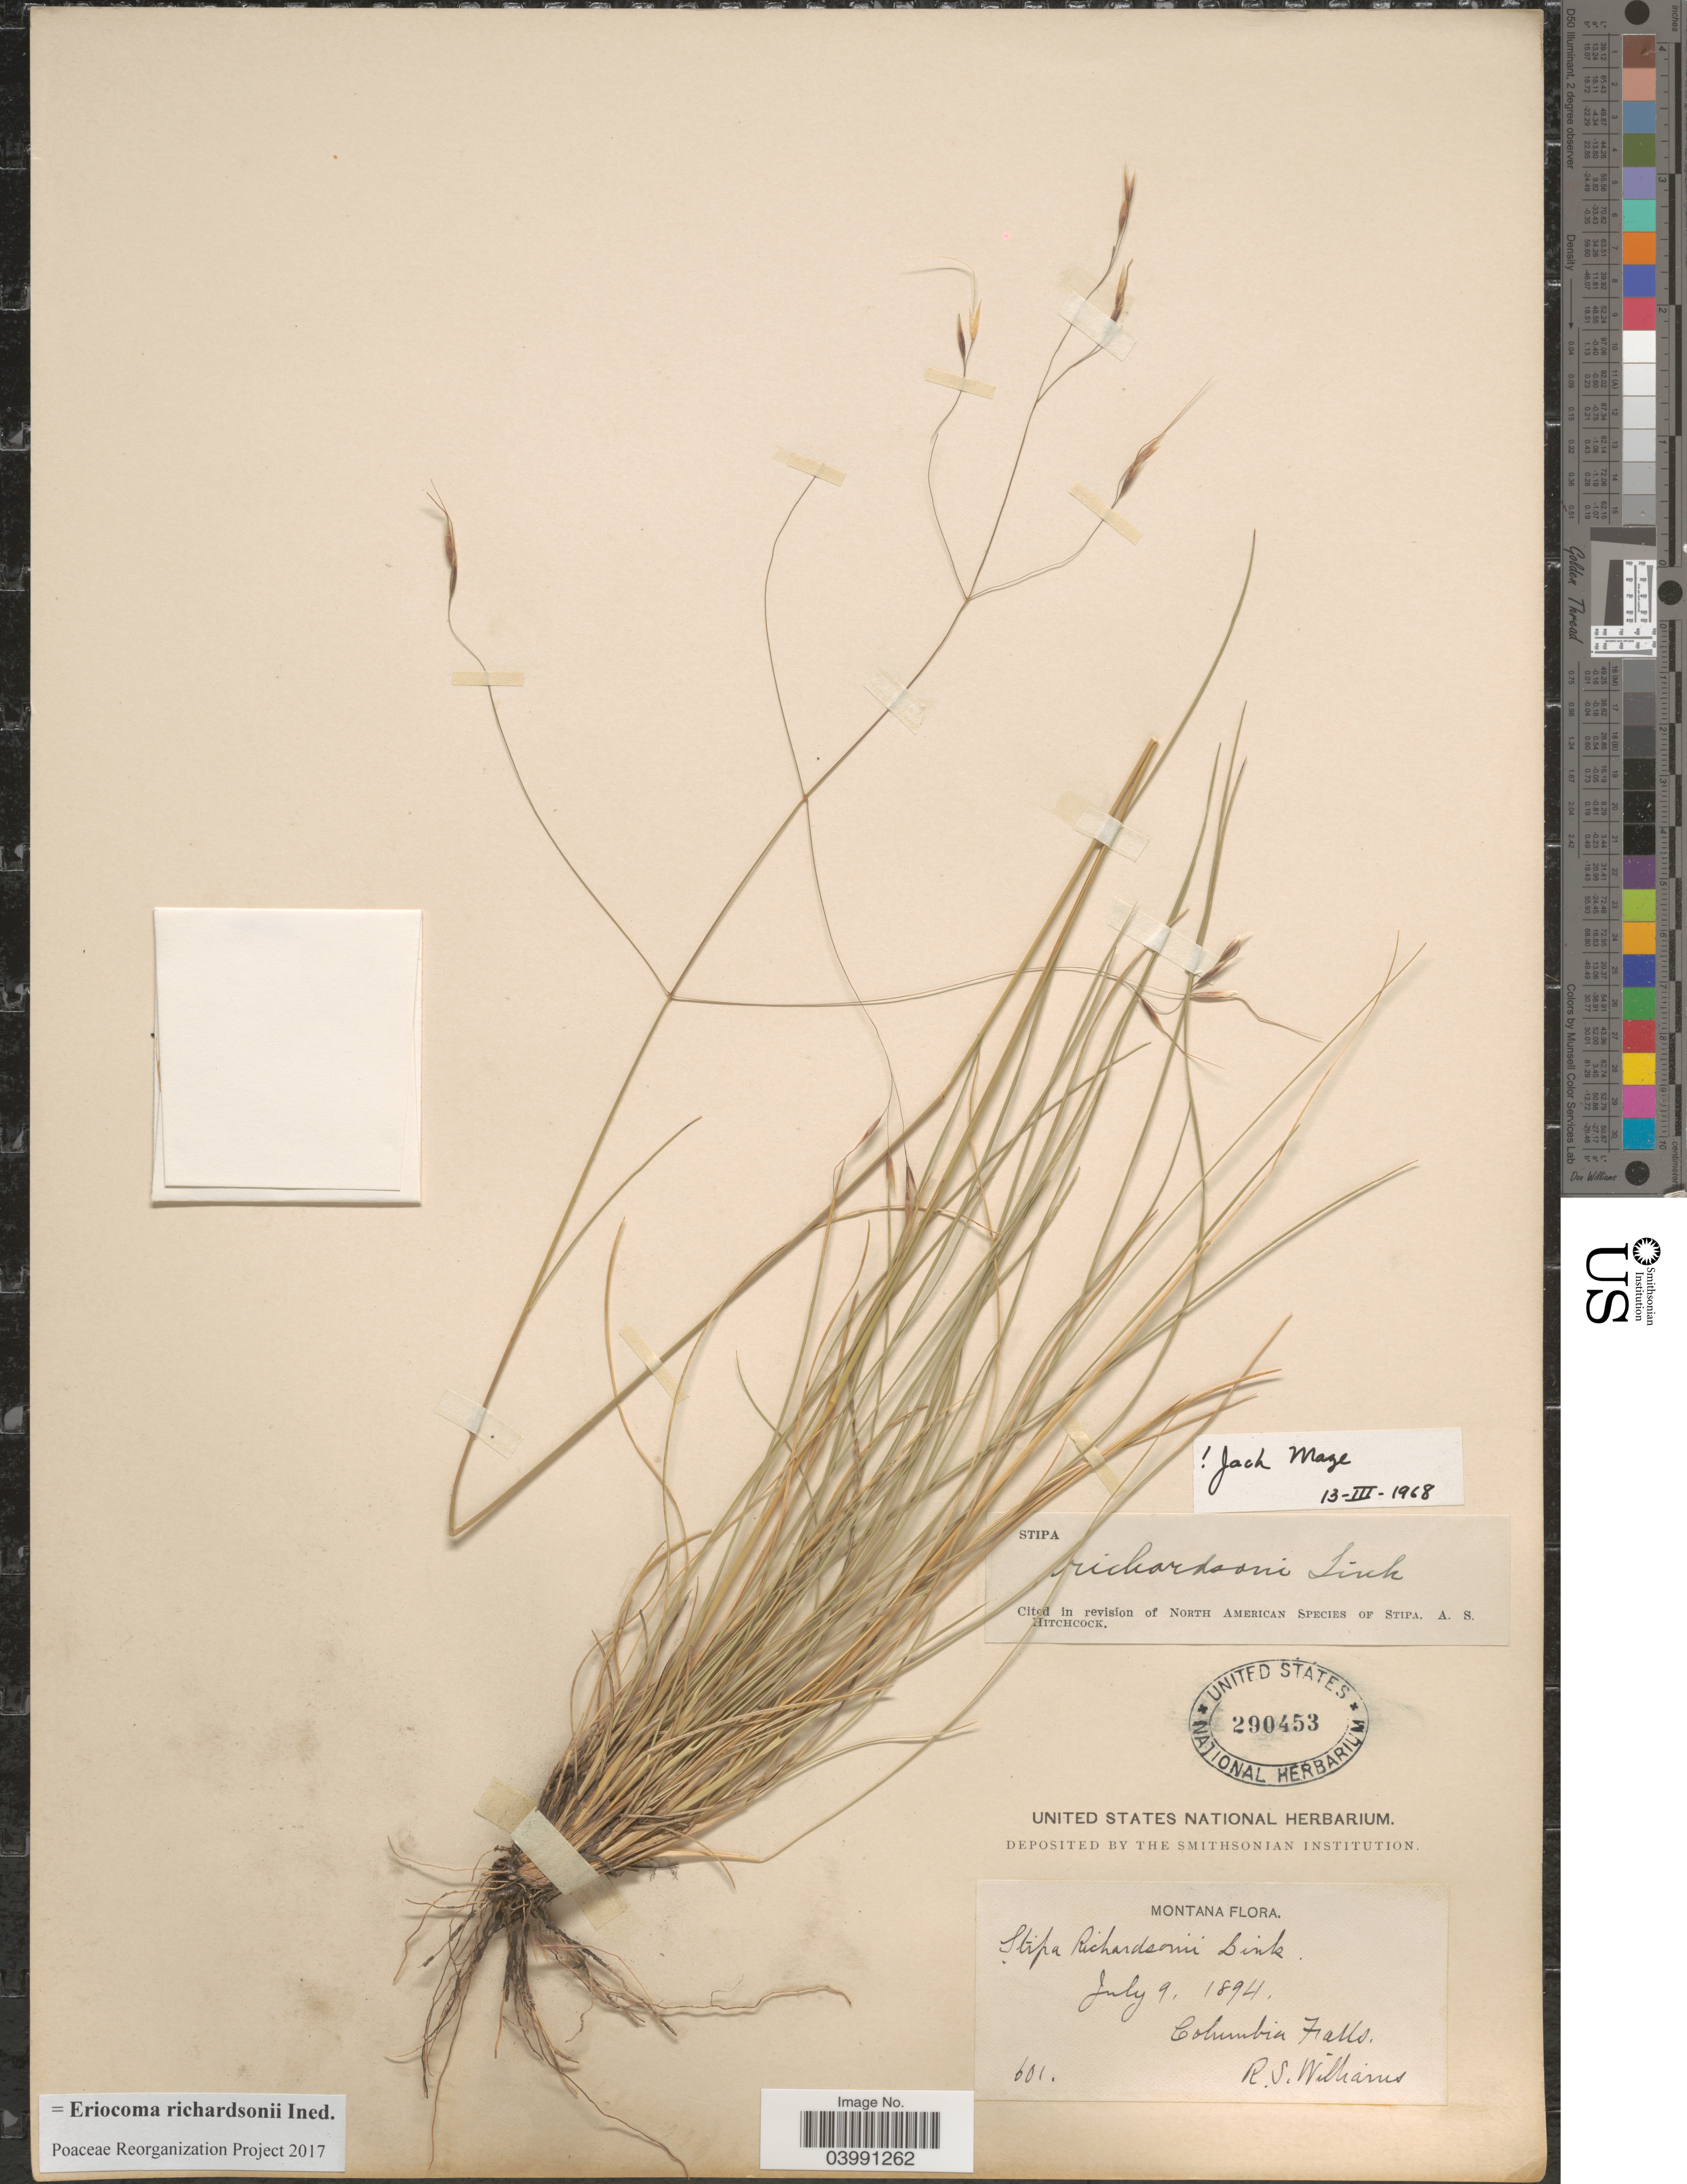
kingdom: Plantae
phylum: Tracheophyta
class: Liliopsida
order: Poales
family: Poaceae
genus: Eriocoma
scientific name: Eriocoma richardsonii ined.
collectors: R. S. Williams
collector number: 601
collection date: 1894-07-09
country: United States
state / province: Montana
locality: Columbia Falls.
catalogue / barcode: US 290453